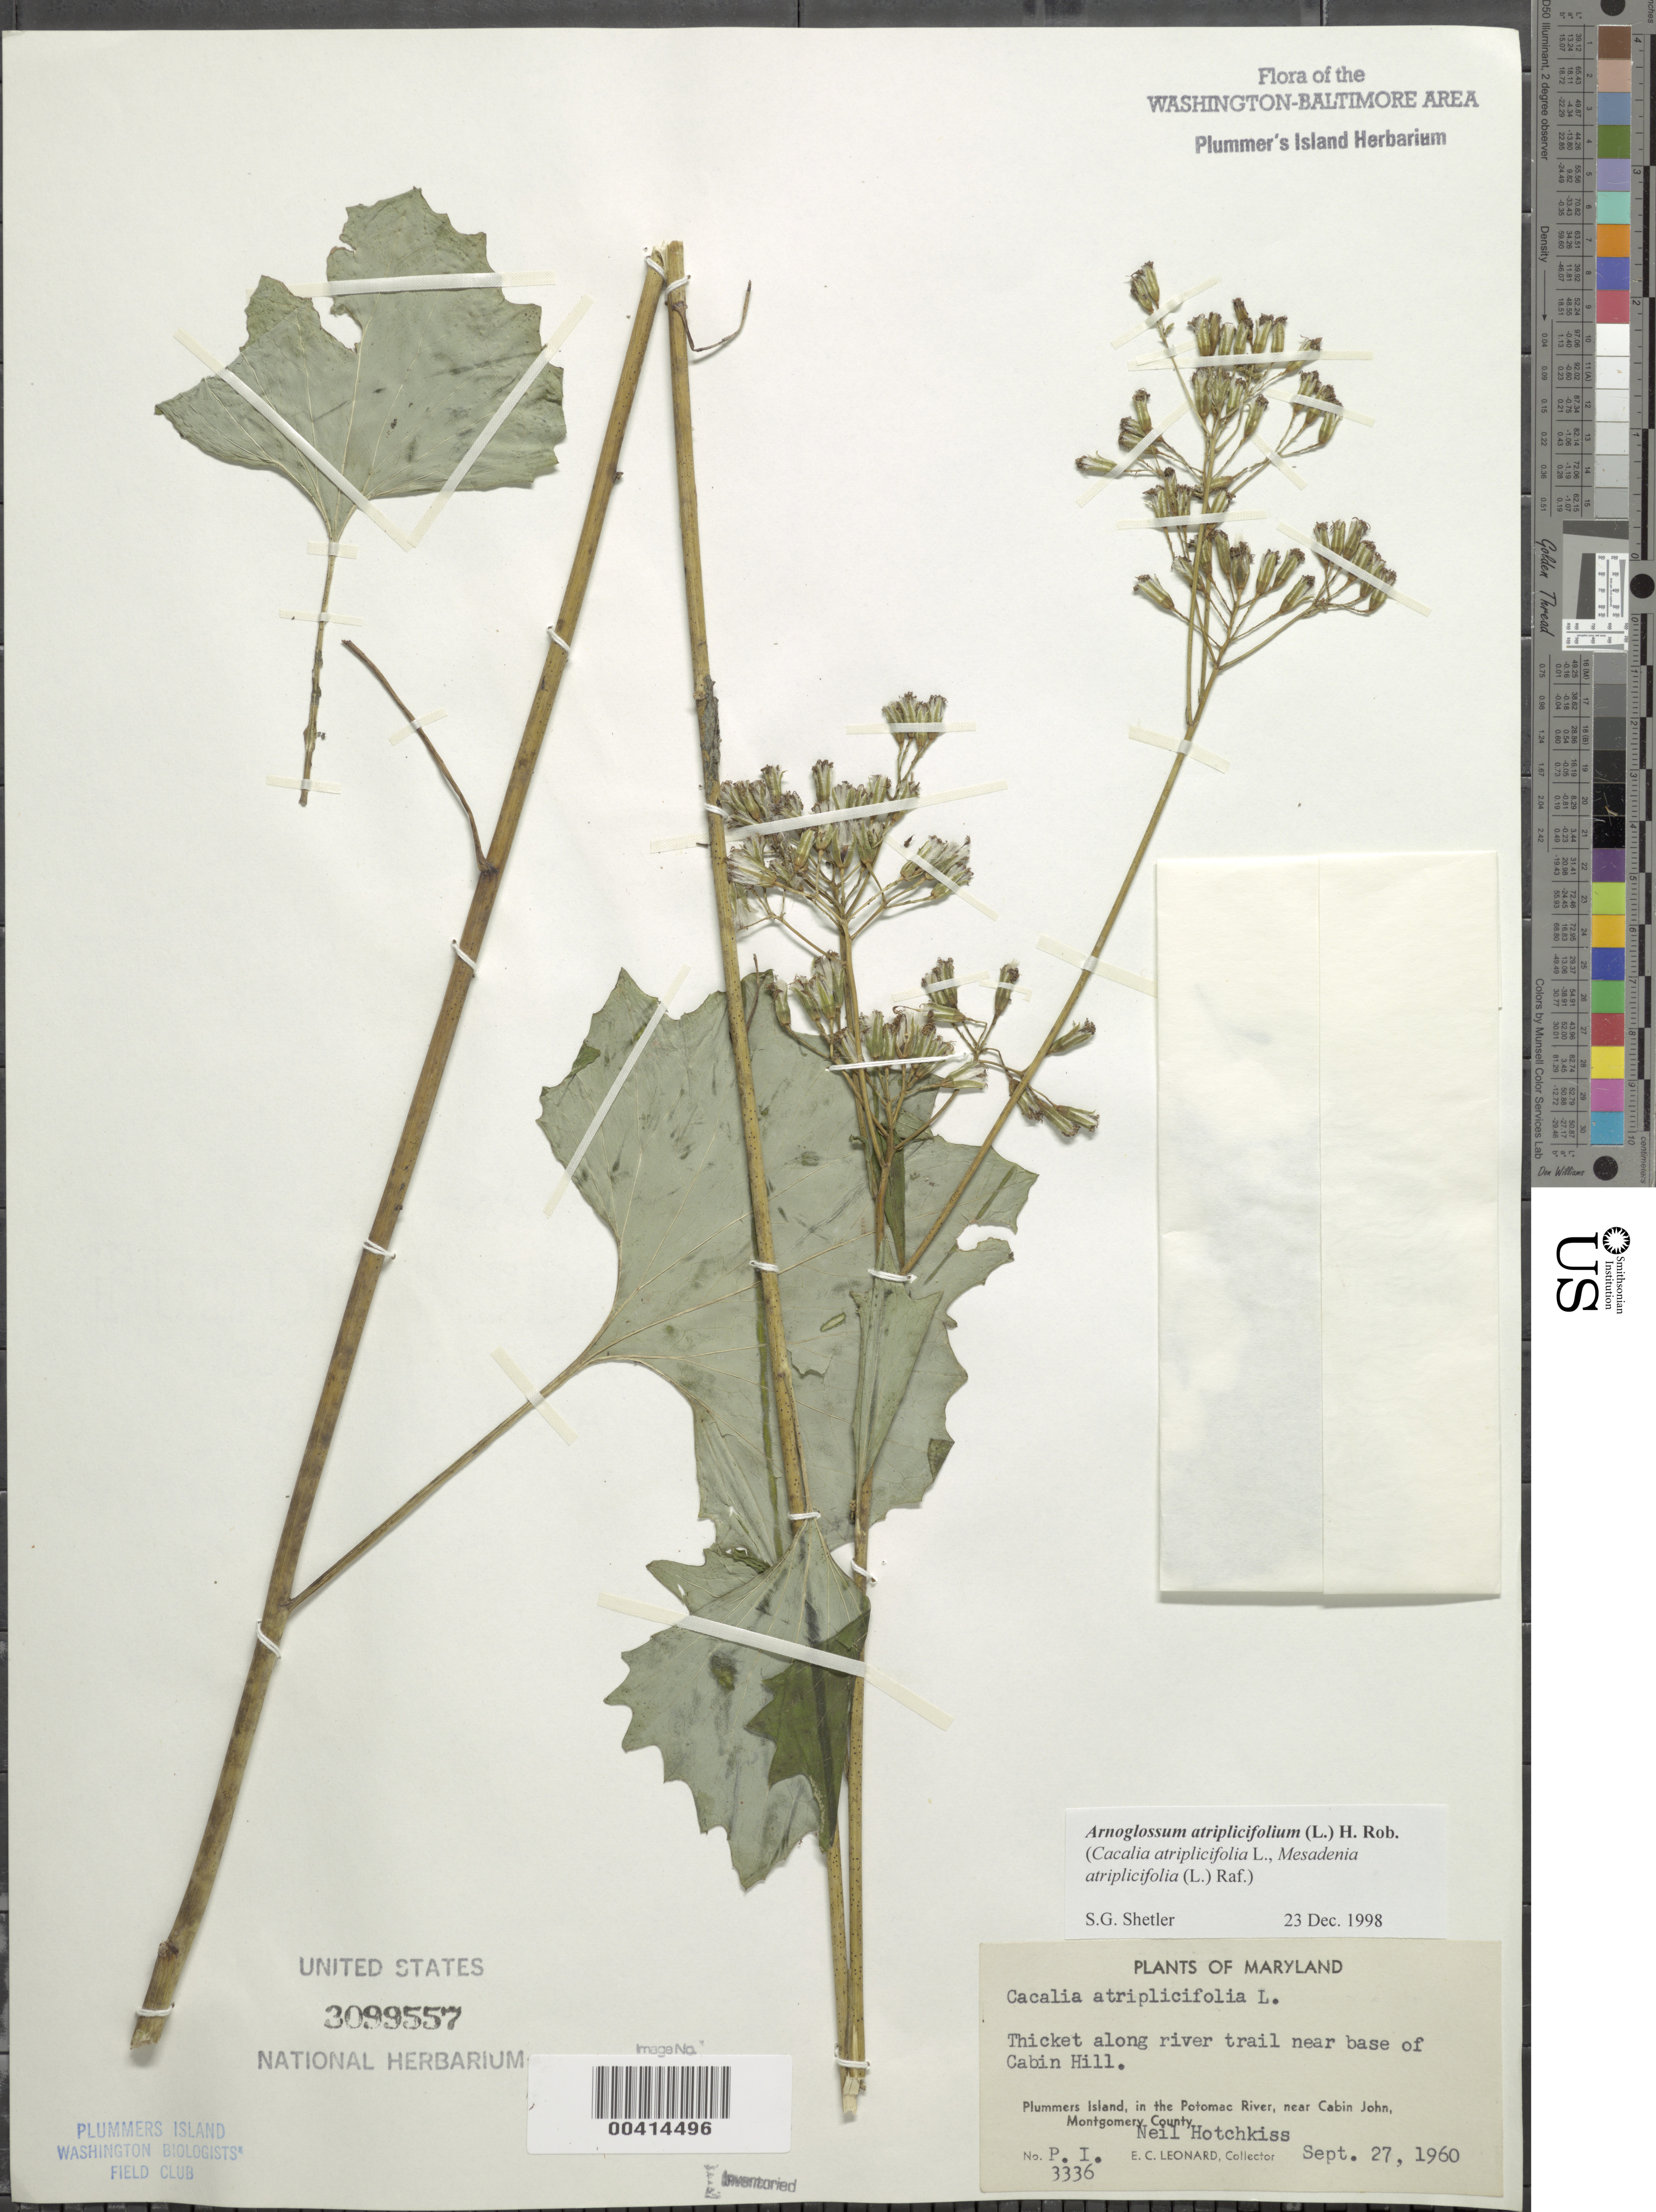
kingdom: Plantae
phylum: Tracheophyta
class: Magnoliopsida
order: Asterales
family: Asteraceae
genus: Arnoglossum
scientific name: Arnoglossum atriplicifolium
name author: (L.) H. Rob.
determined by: Shetler, Stanwyn G., (US), NMNH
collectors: E. C. Leonard & N. Hotchkiss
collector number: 3336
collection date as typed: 27 Sep 1960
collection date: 1960-09-27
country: United States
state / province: Maryland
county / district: Montgomery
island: Plummers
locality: Plummer's Island; river trail near base of Cabin Hill C. & O. Canal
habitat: Thicket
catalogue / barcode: US 3099557